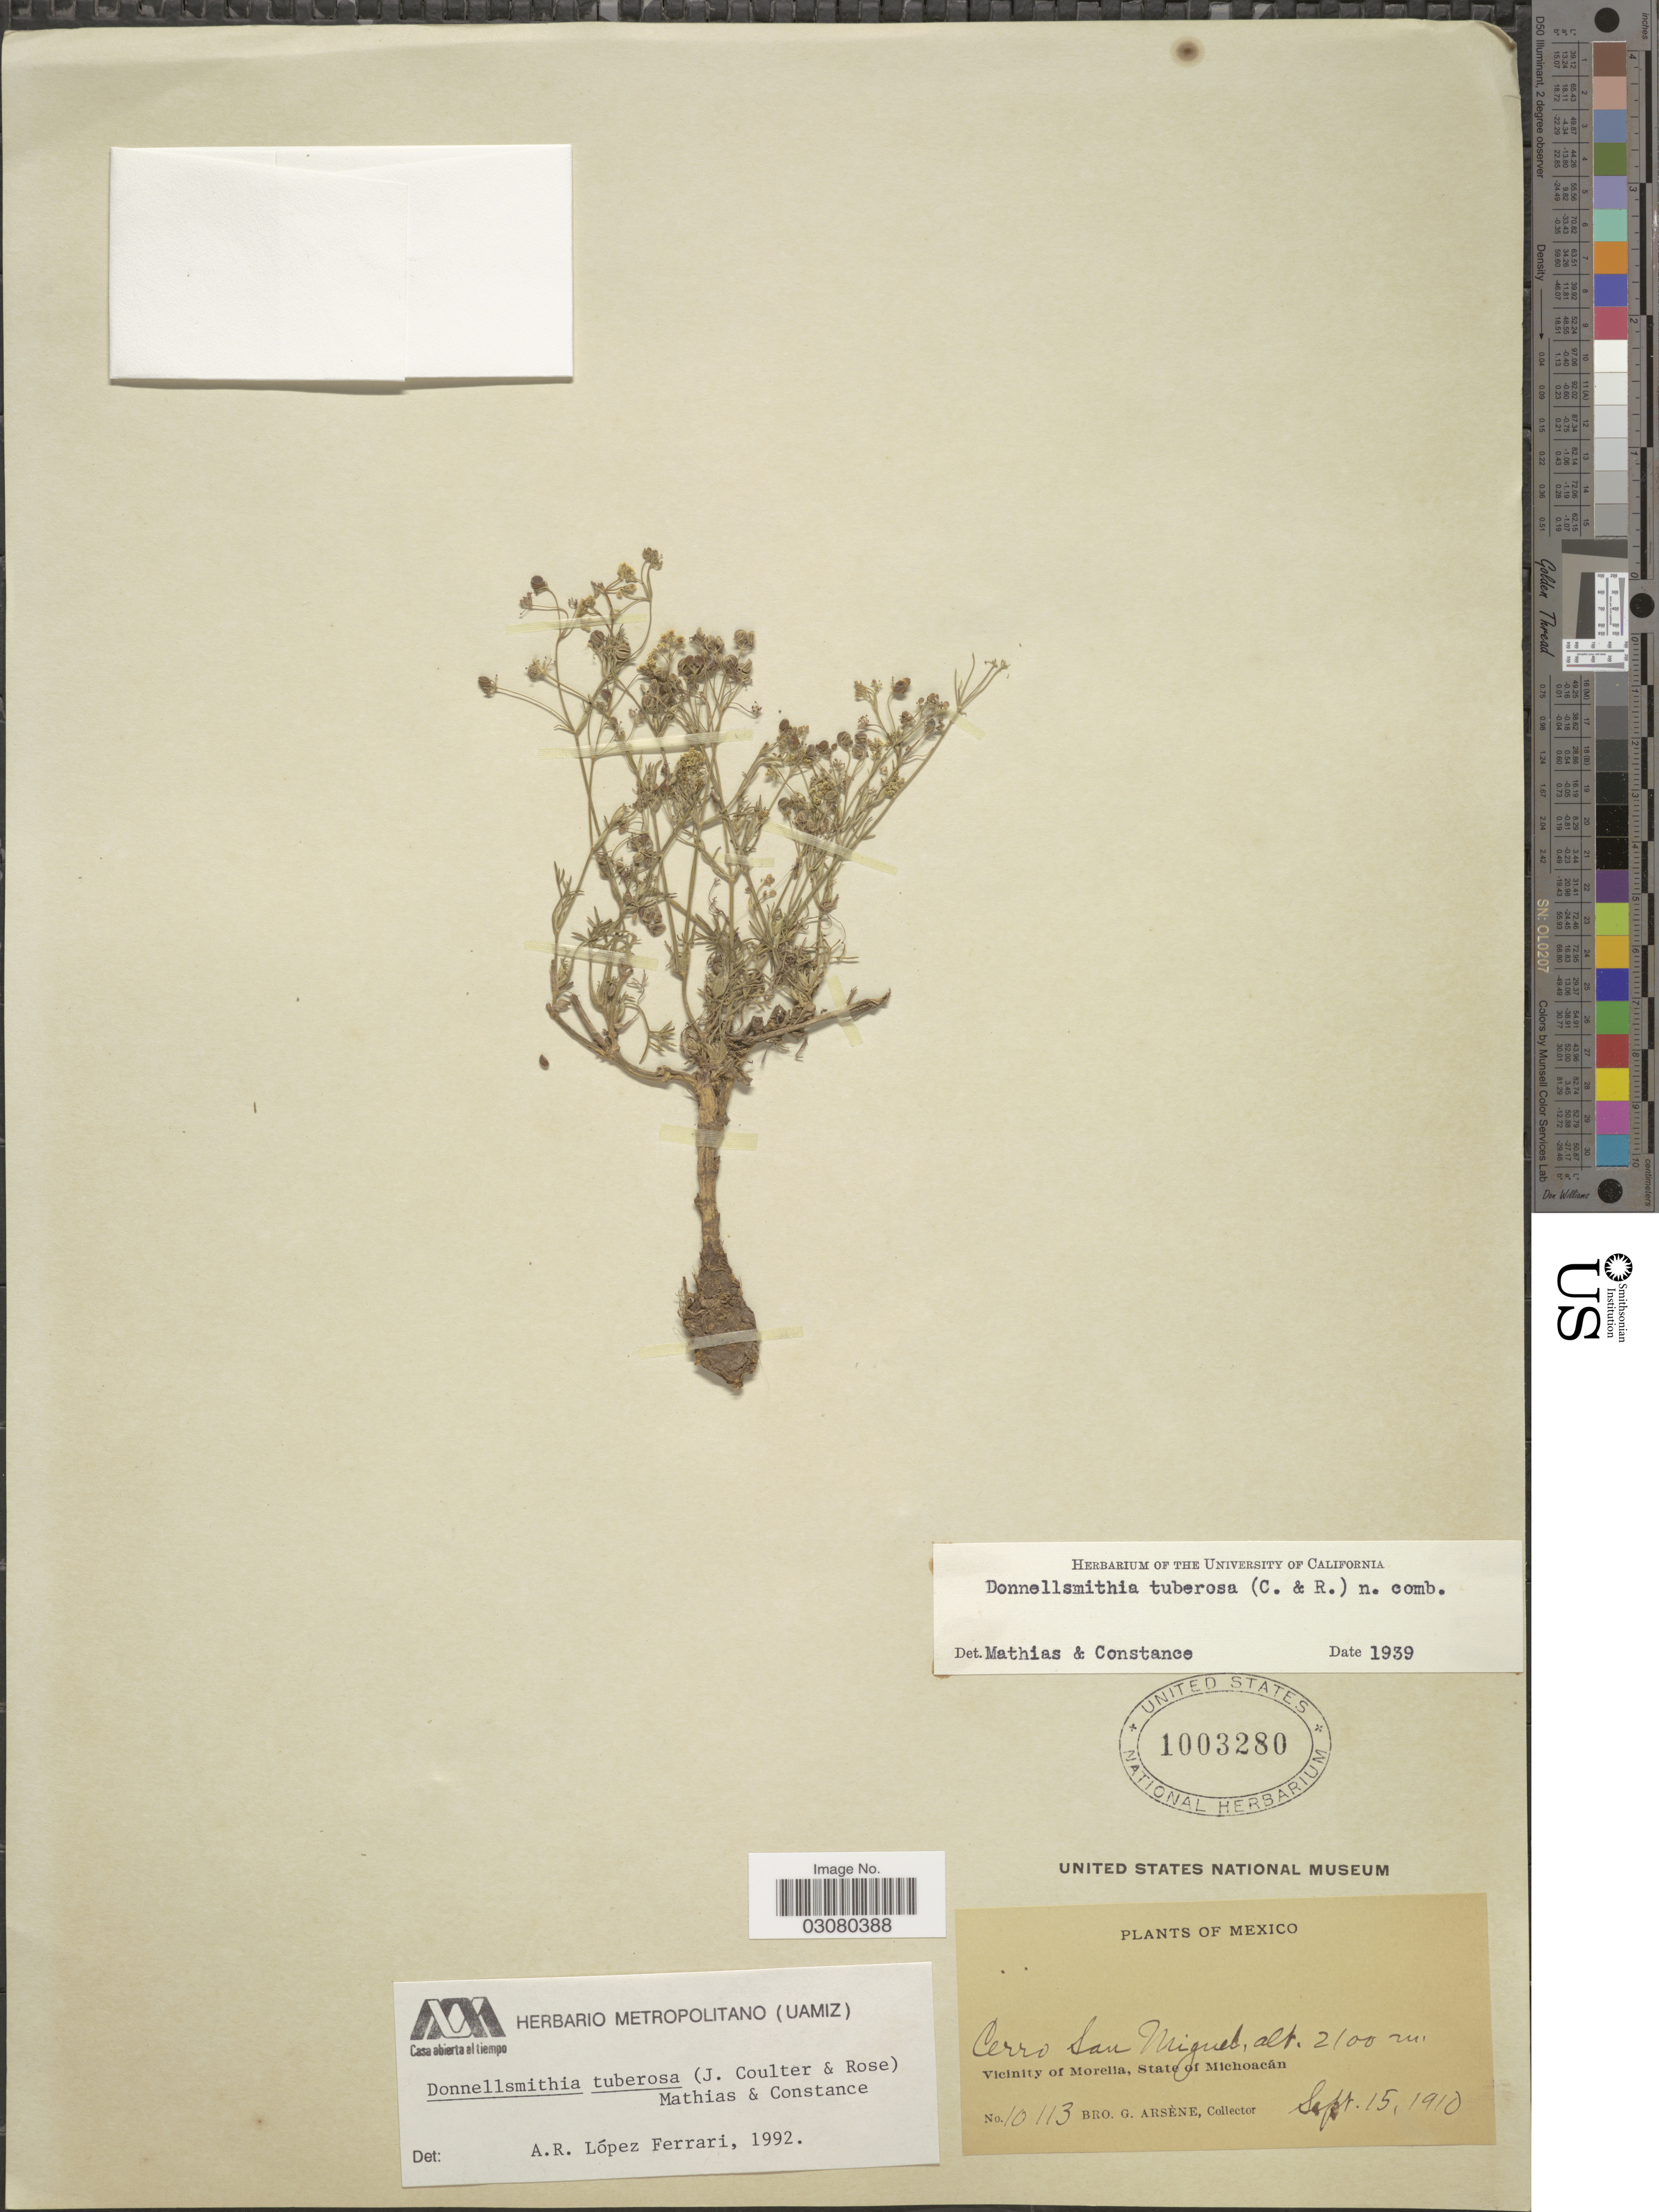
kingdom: Plantae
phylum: Tracheophyta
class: Magnoliopsida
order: Apiales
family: Apiaceae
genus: Donnellsmithia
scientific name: Donnellsmithia tuberosa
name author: (J.M. Coult. & Rose) Mathias & Constance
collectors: Bro. G. Arsène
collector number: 10113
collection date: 1910-09-15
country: Mexico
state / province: Michoacán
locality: Cerro San Miguel. Vicinity of Morelia.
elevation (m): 2100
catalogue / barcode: US 1003280